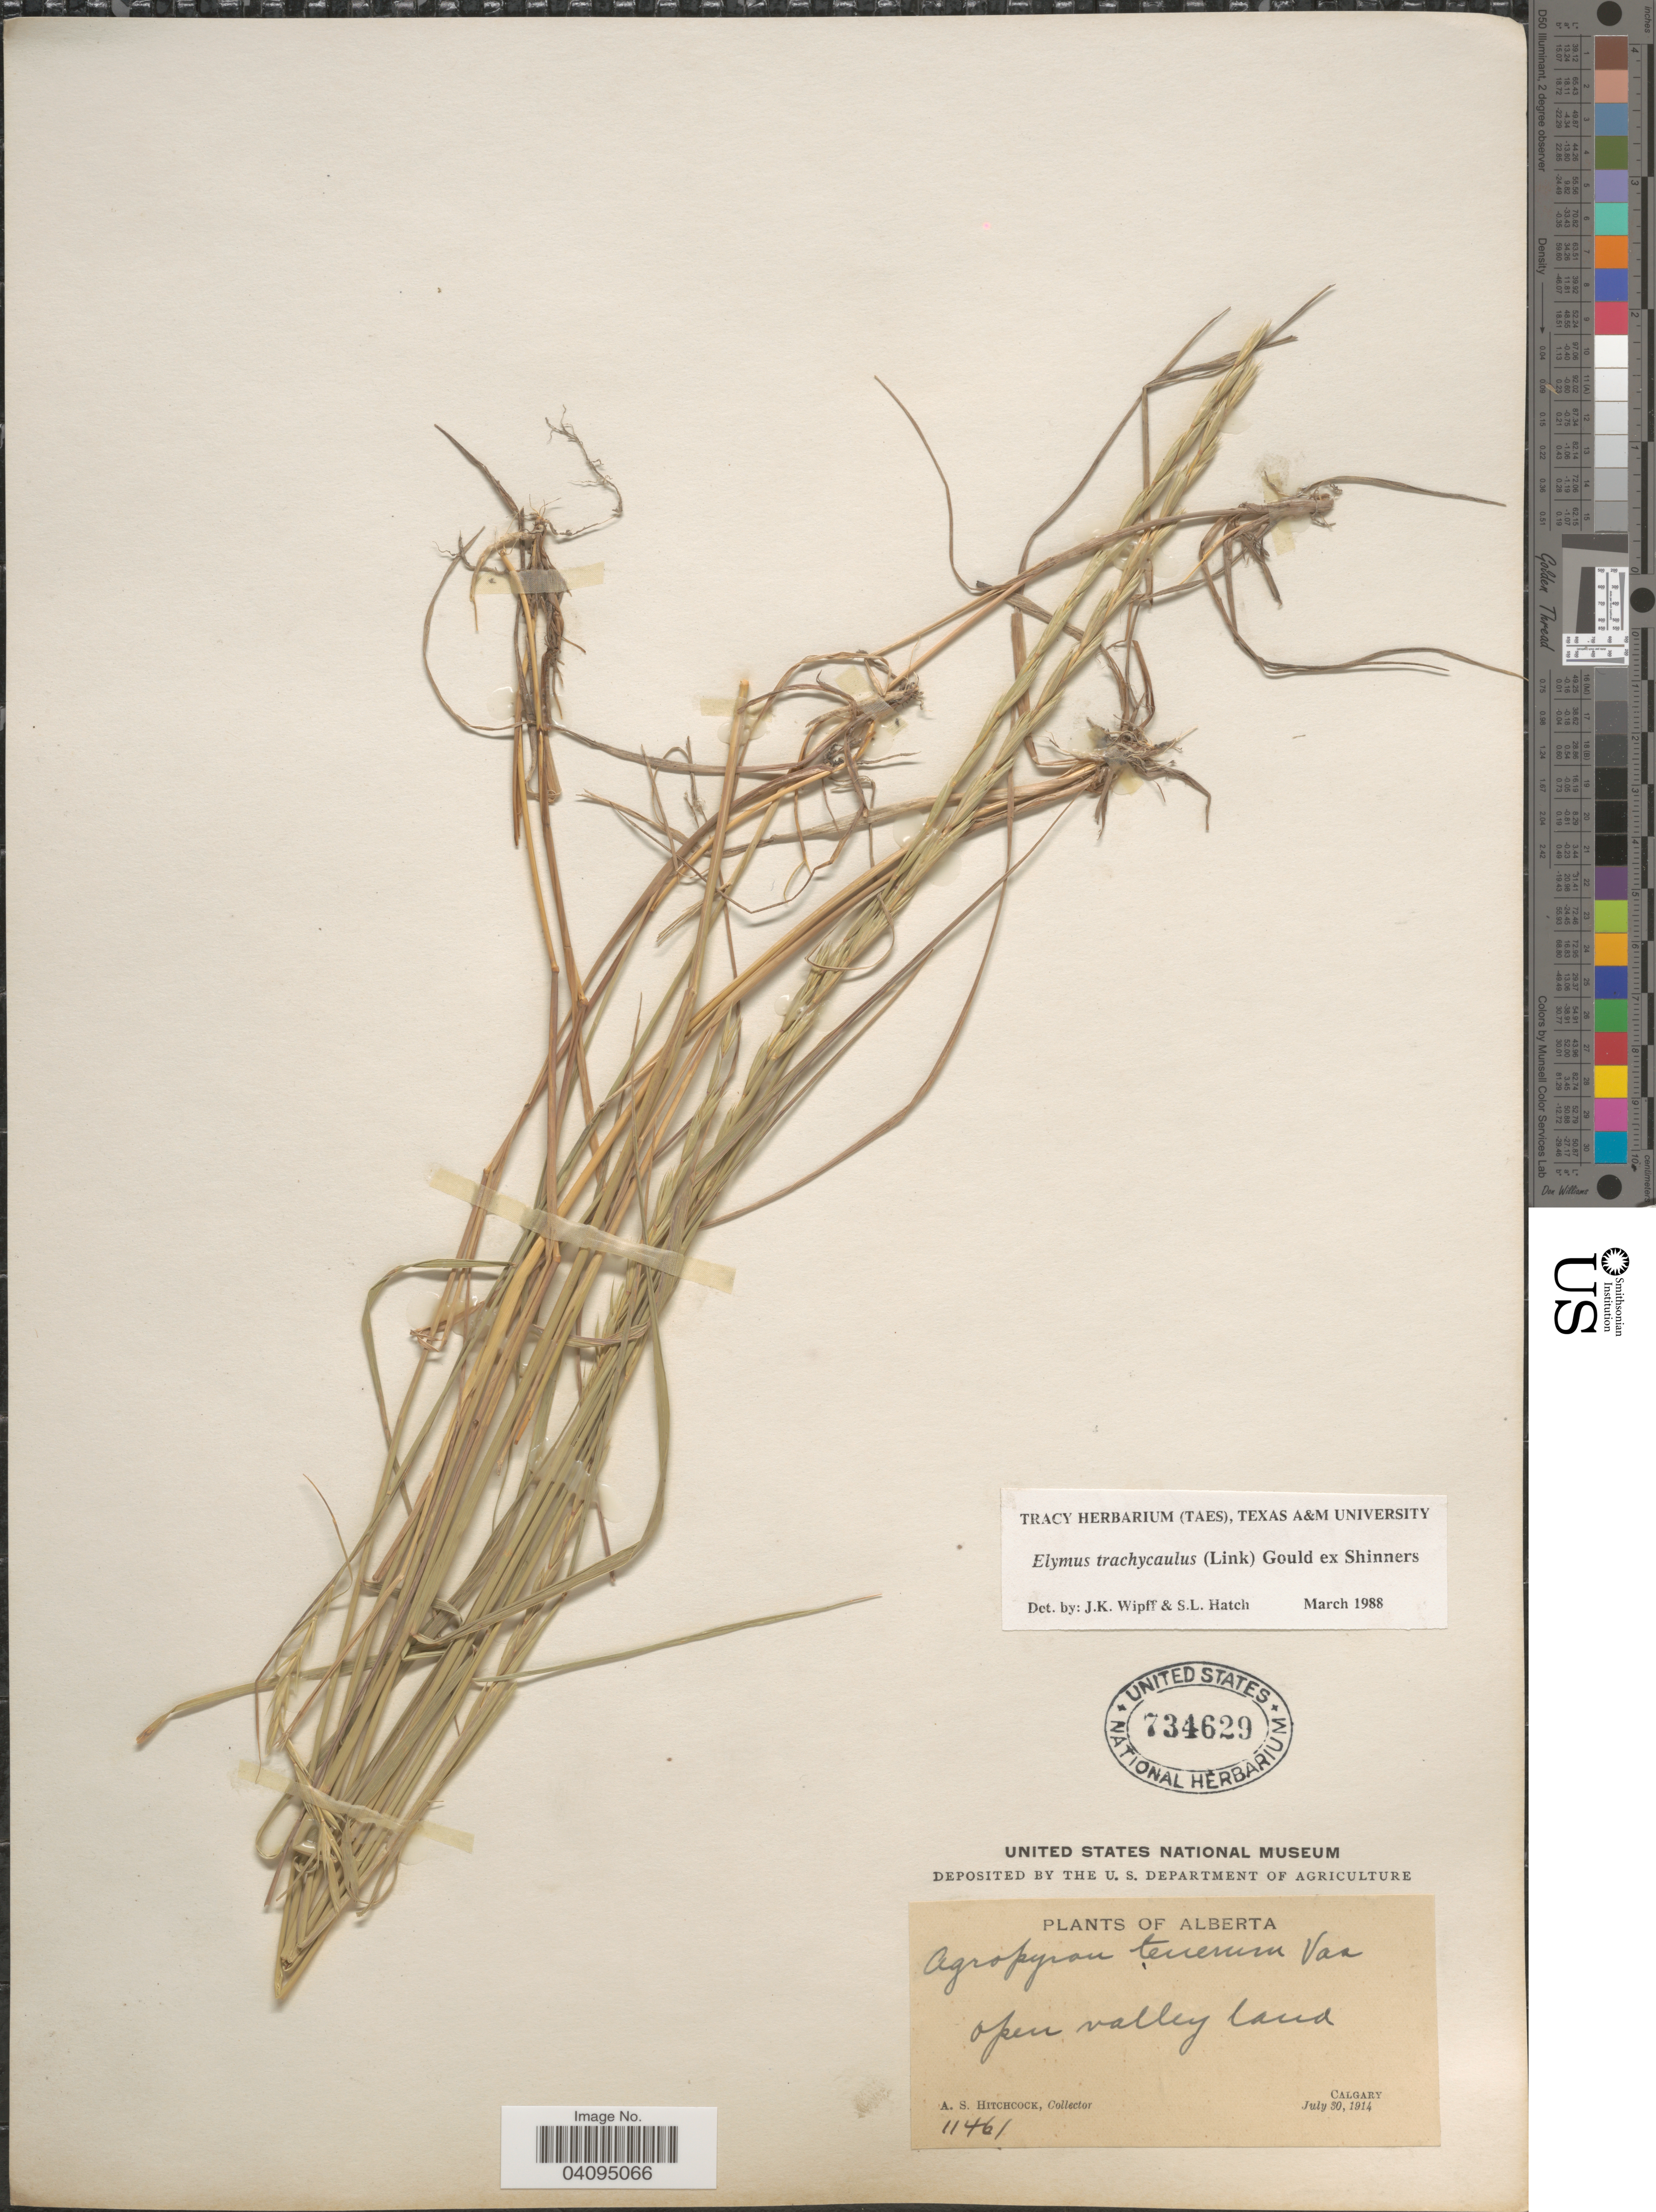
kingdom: Plantae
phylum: Tracheophyta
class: Liliopsida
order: Poales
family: Poaceae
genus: Elymus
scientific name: Elymus trachycaulus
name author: (Link) Gould ex Shinners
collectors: A. S. Hitchcock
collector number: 11461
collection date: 1914-07-30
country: Canada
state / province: Alberta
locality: Calgary.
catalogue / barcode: US 734629